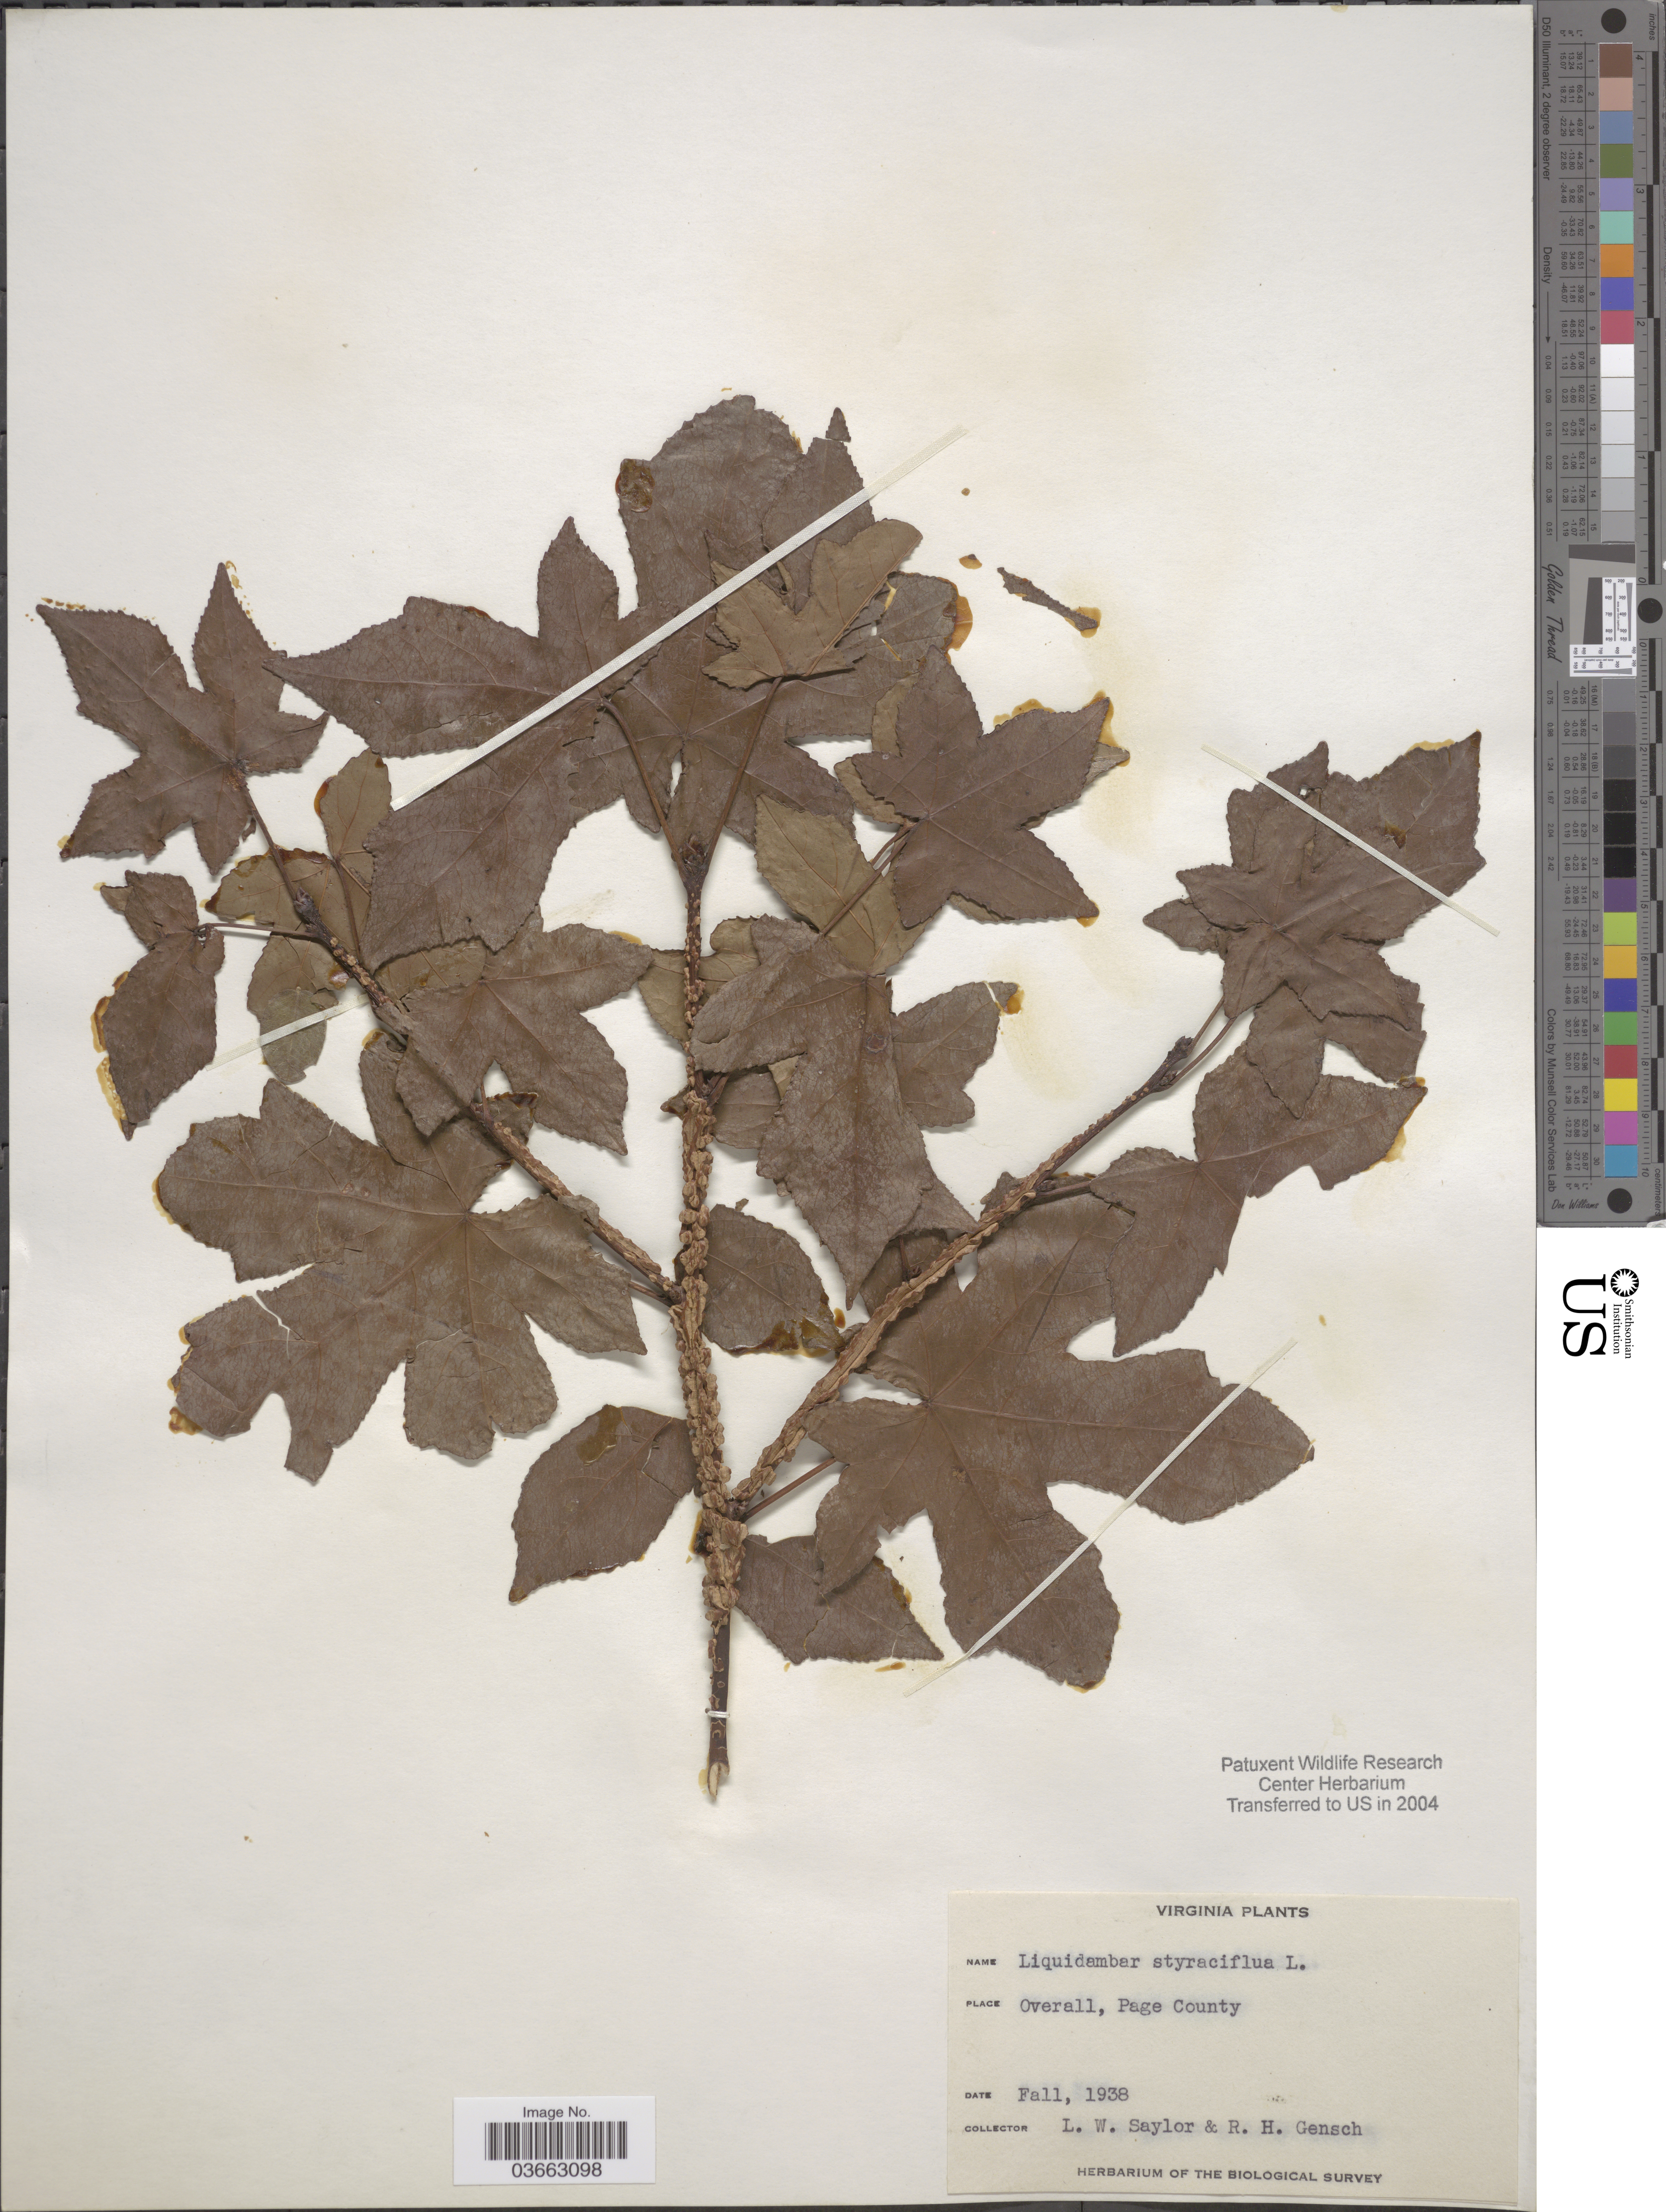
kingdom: Plantae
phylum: Tracheophyta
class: Magnoliopsida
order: Saxifragales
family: Altingiaceae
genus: Liquidambar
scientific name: Liquidambar styraciflua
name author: L.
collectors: L. Saylor & R. Gensch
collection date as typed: Fall, 1938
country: United States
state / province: Virginia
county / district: Page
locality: Overall, Page County.